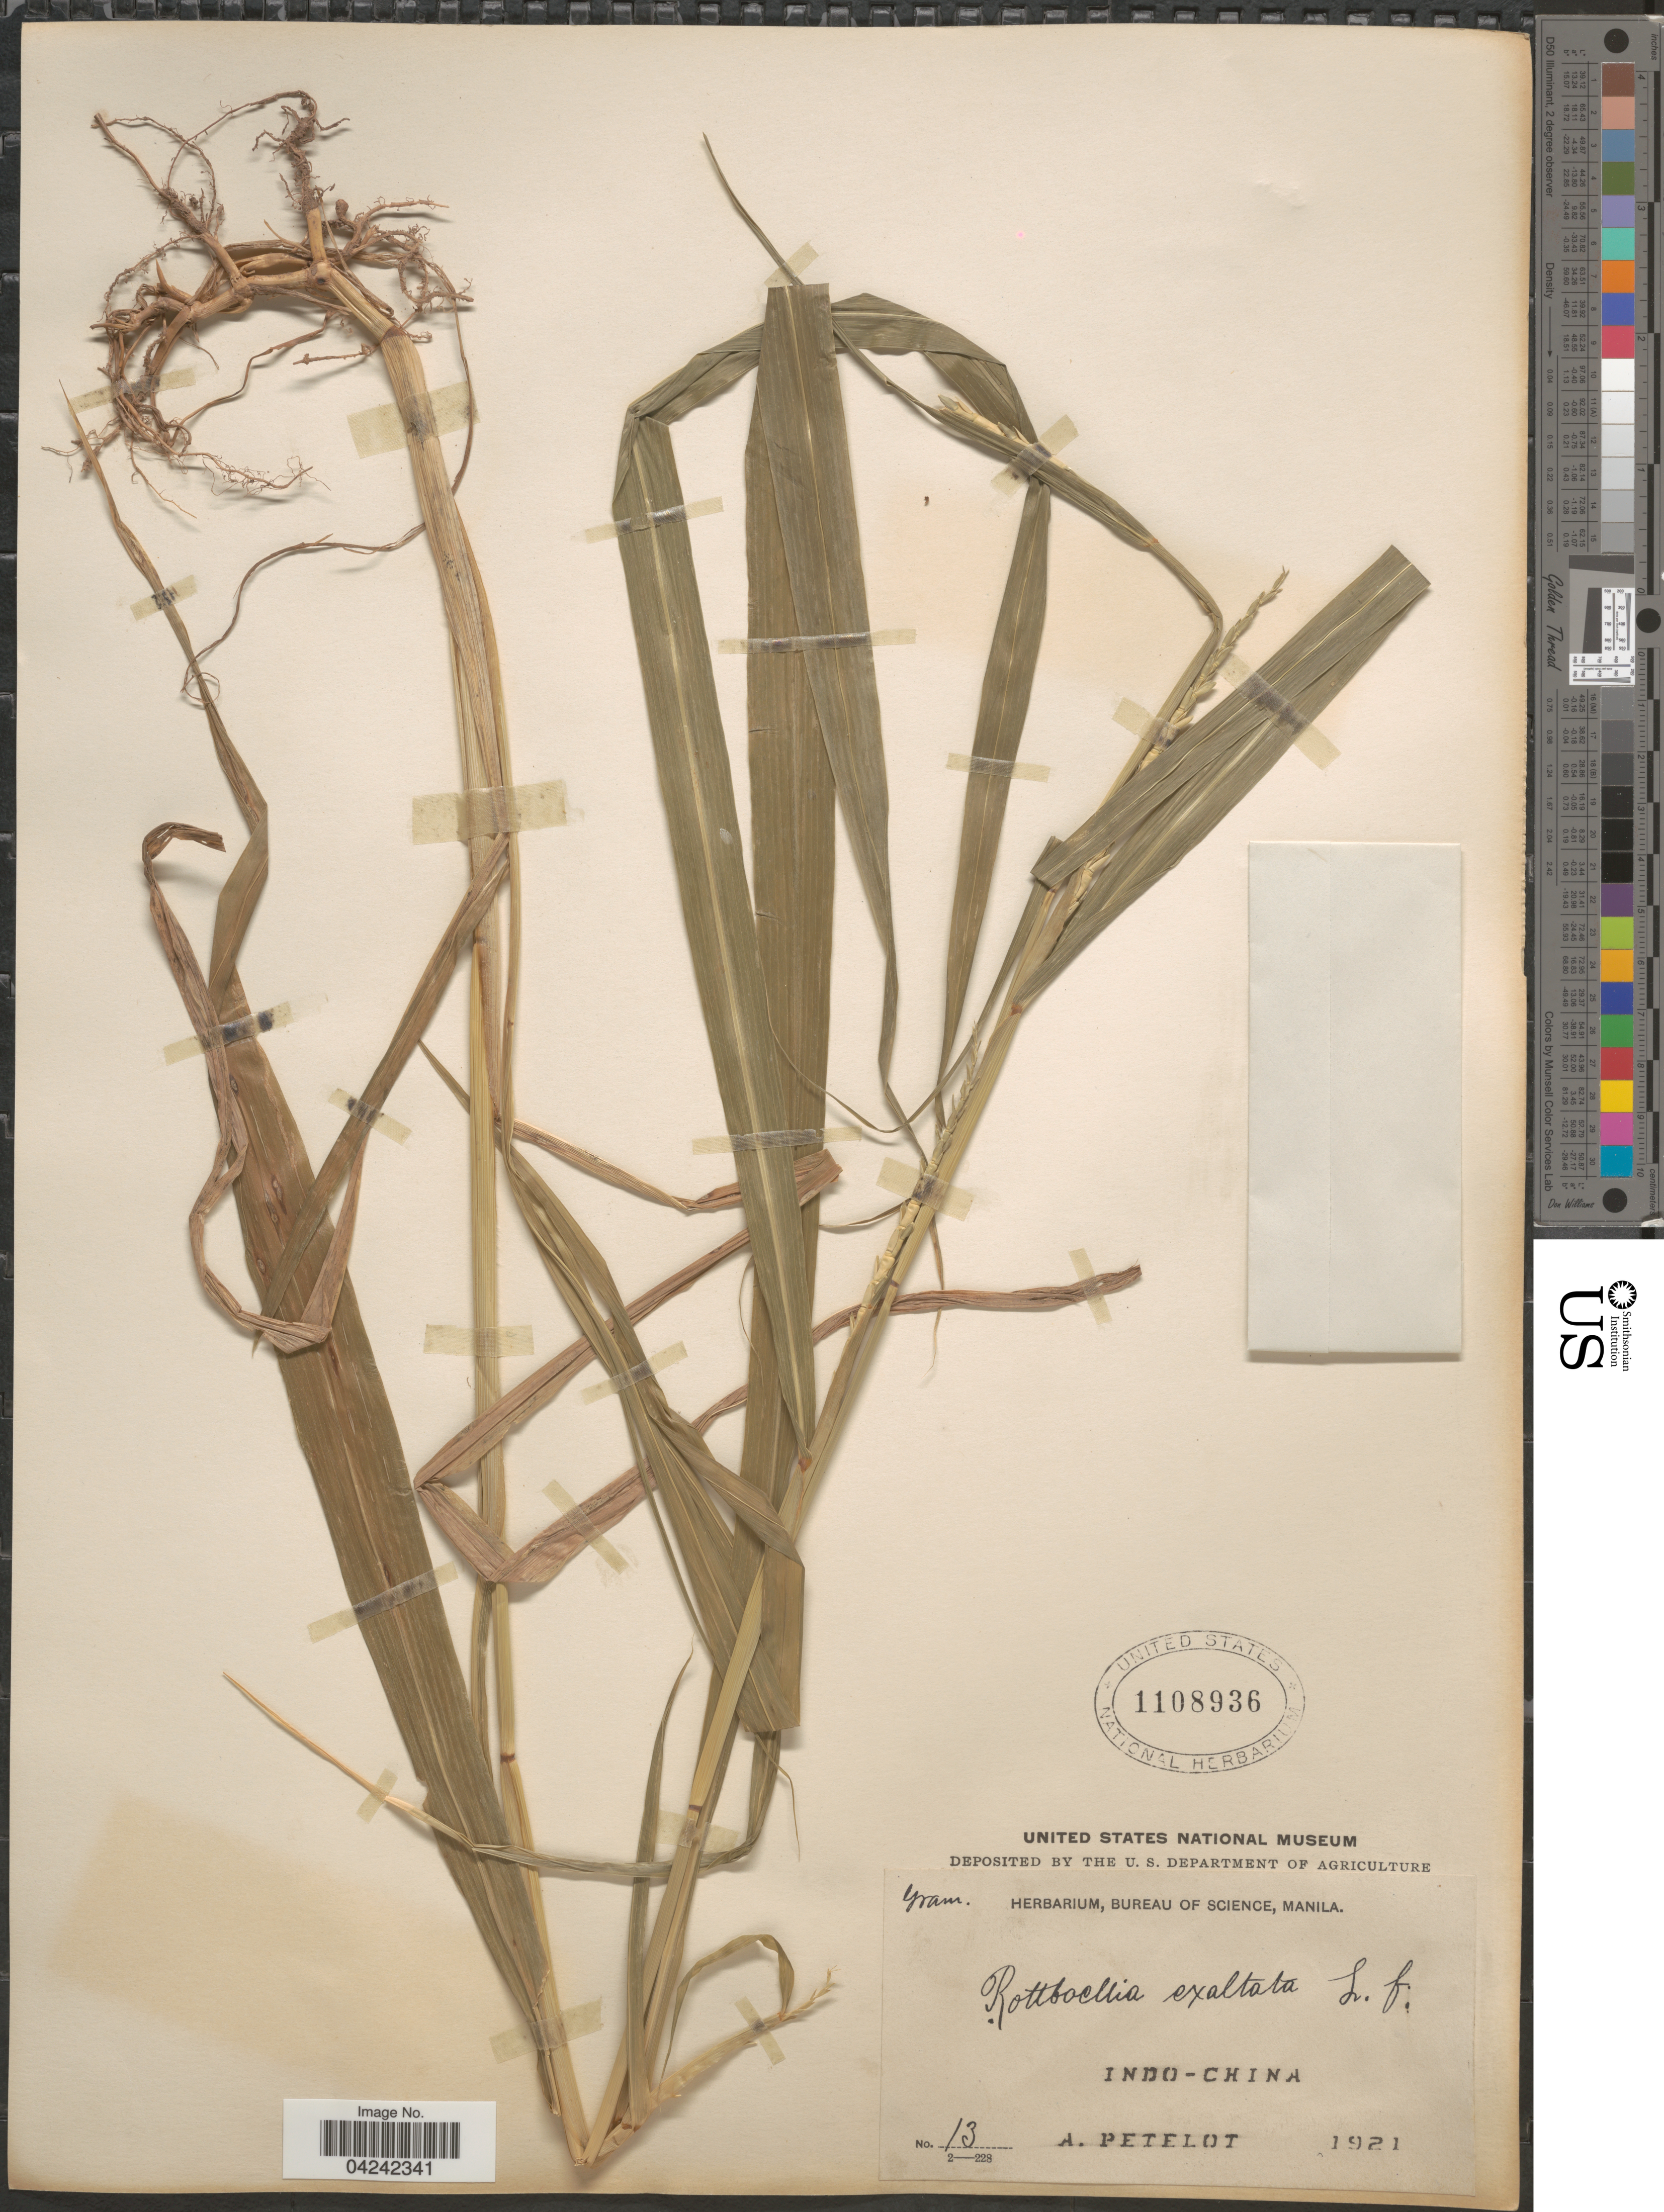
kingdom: Plantae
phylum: Tracheophyta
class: Liliopsida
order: Poales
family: Poaceae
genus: Rottboellia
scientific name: Rottboellia cochinchinensis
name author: (Lour.) Clayton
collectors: A. Petelot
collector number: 13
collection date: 1921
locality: Indo-China.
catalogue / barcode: US 1108936